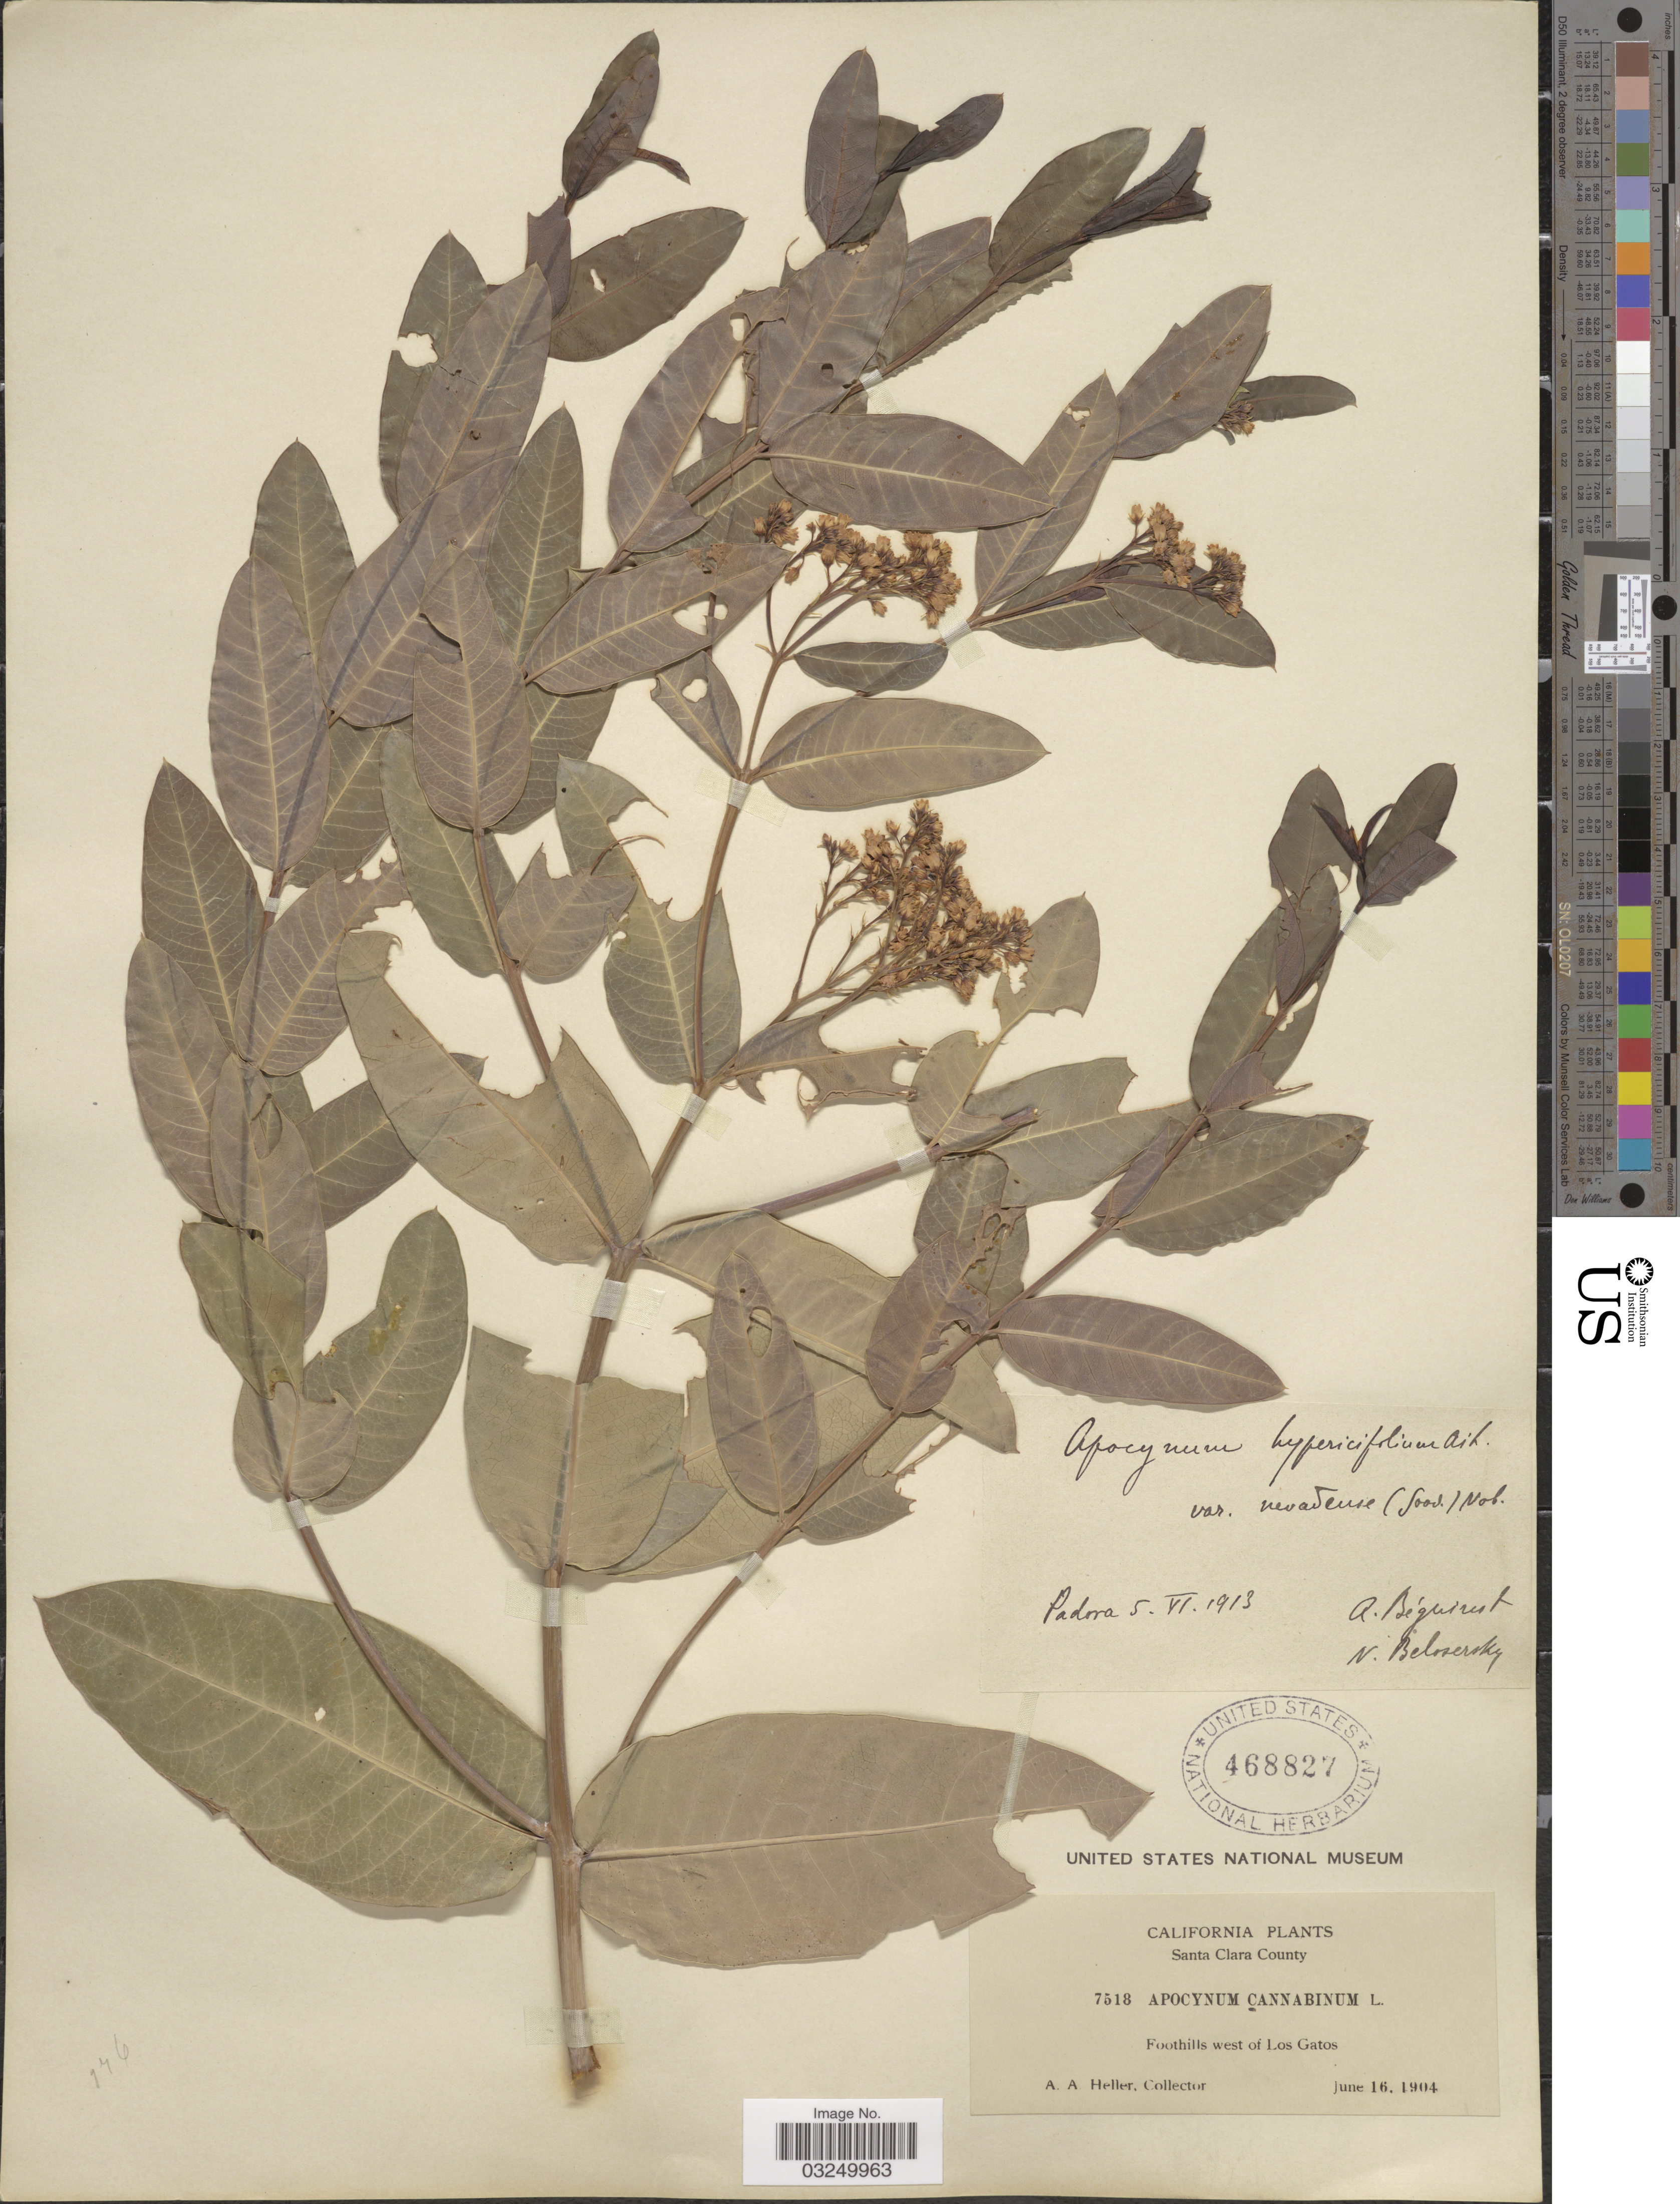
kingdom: Plantae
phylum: Tracheophyta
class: Magnoliopsida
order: Gentianales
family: Apocynaceae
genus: Apocynum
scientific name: Apocynum nevadense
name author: Goodd.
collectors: A. A. Heller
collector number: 7518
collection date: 1904-06-16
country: United States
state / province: California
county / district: Santa Clara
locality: Santa Clara County. Foothills west of Los Gatos.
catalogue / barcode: US 468827